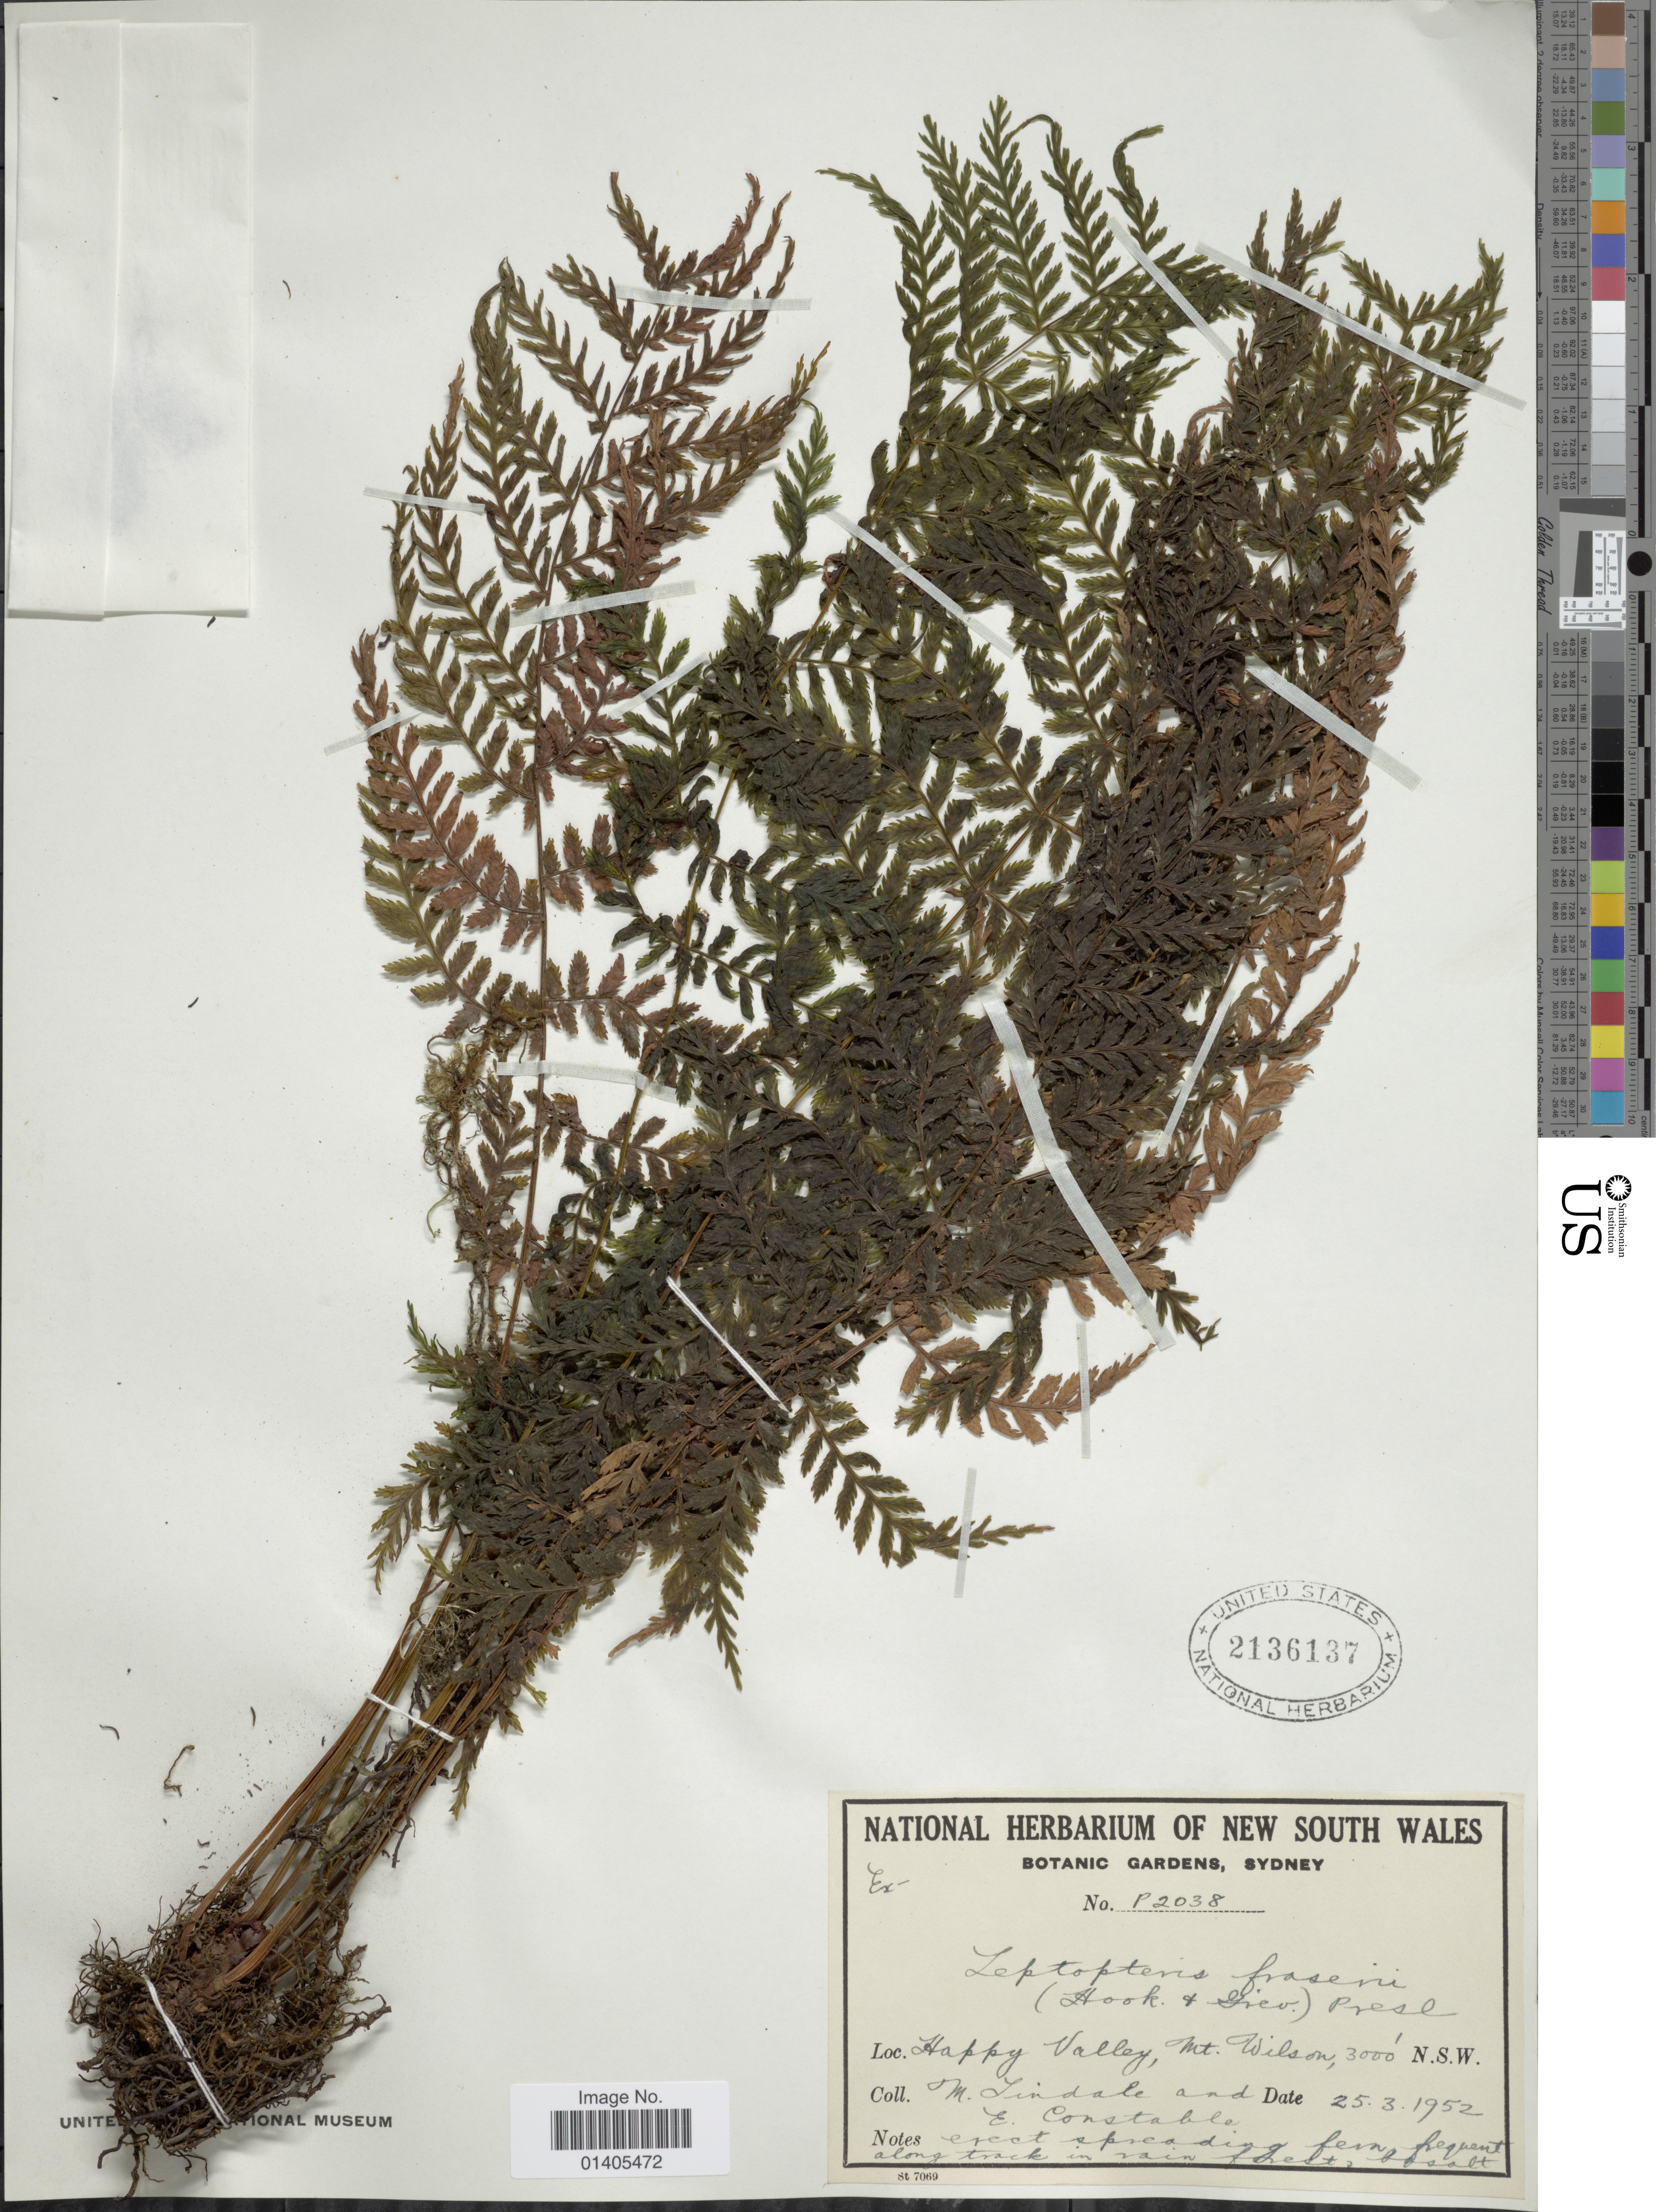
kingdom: Plantae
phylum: Tracheophyta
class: Polypodiopsida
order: Osmundales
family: Osmundaceae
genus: Leptopteris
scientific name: Leptopteris fraseri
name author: (Hook. & Grev.) C. Presl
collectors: M. D. Tindale & E. F. Constable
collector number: P2038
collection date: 1952-03-25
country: Australia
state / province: New South Wales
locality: Happy Valley, Mt Wilson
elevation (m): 914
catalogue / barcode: US 2136137